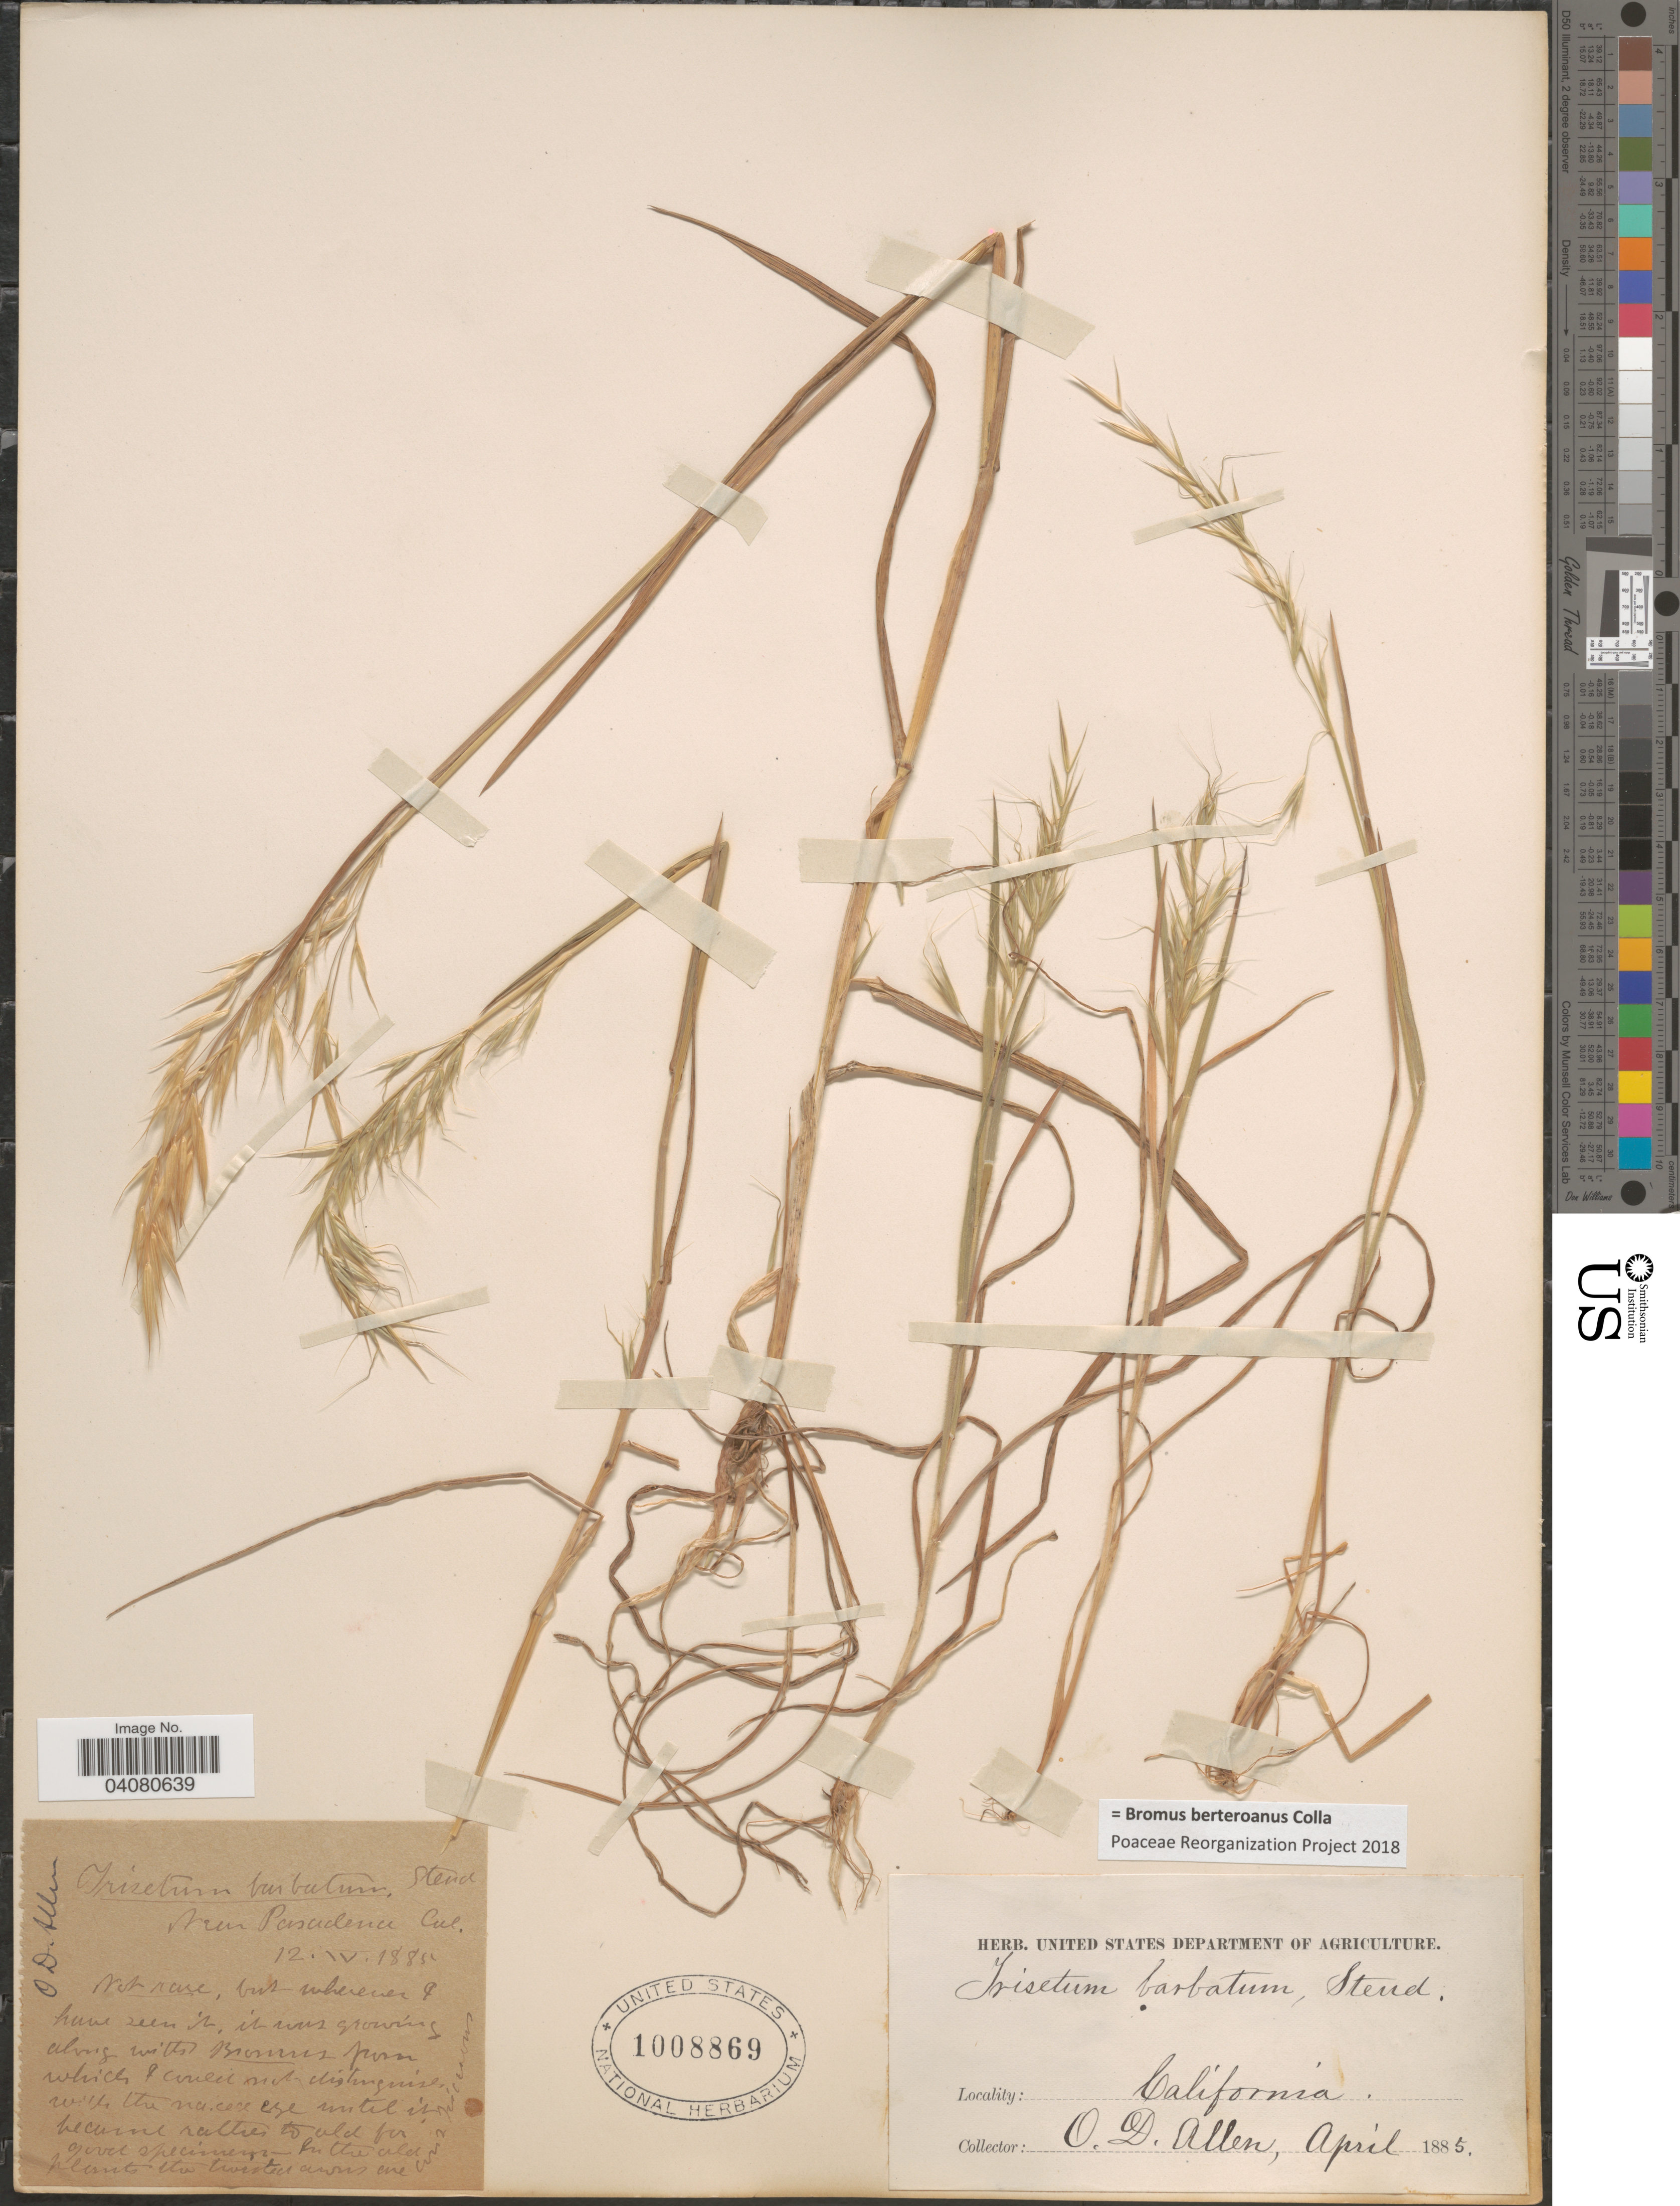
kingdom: Plantae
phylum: Tracheophyta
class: Liliopsida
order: Poales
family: Poaceae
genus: Bromus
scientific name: Bromus berteroanus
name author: Colla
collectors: O. D. Allen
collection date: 1885-04-12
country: United States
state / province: California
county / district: Los Angeles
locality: Near Pasadena.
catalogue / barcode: US 1008869